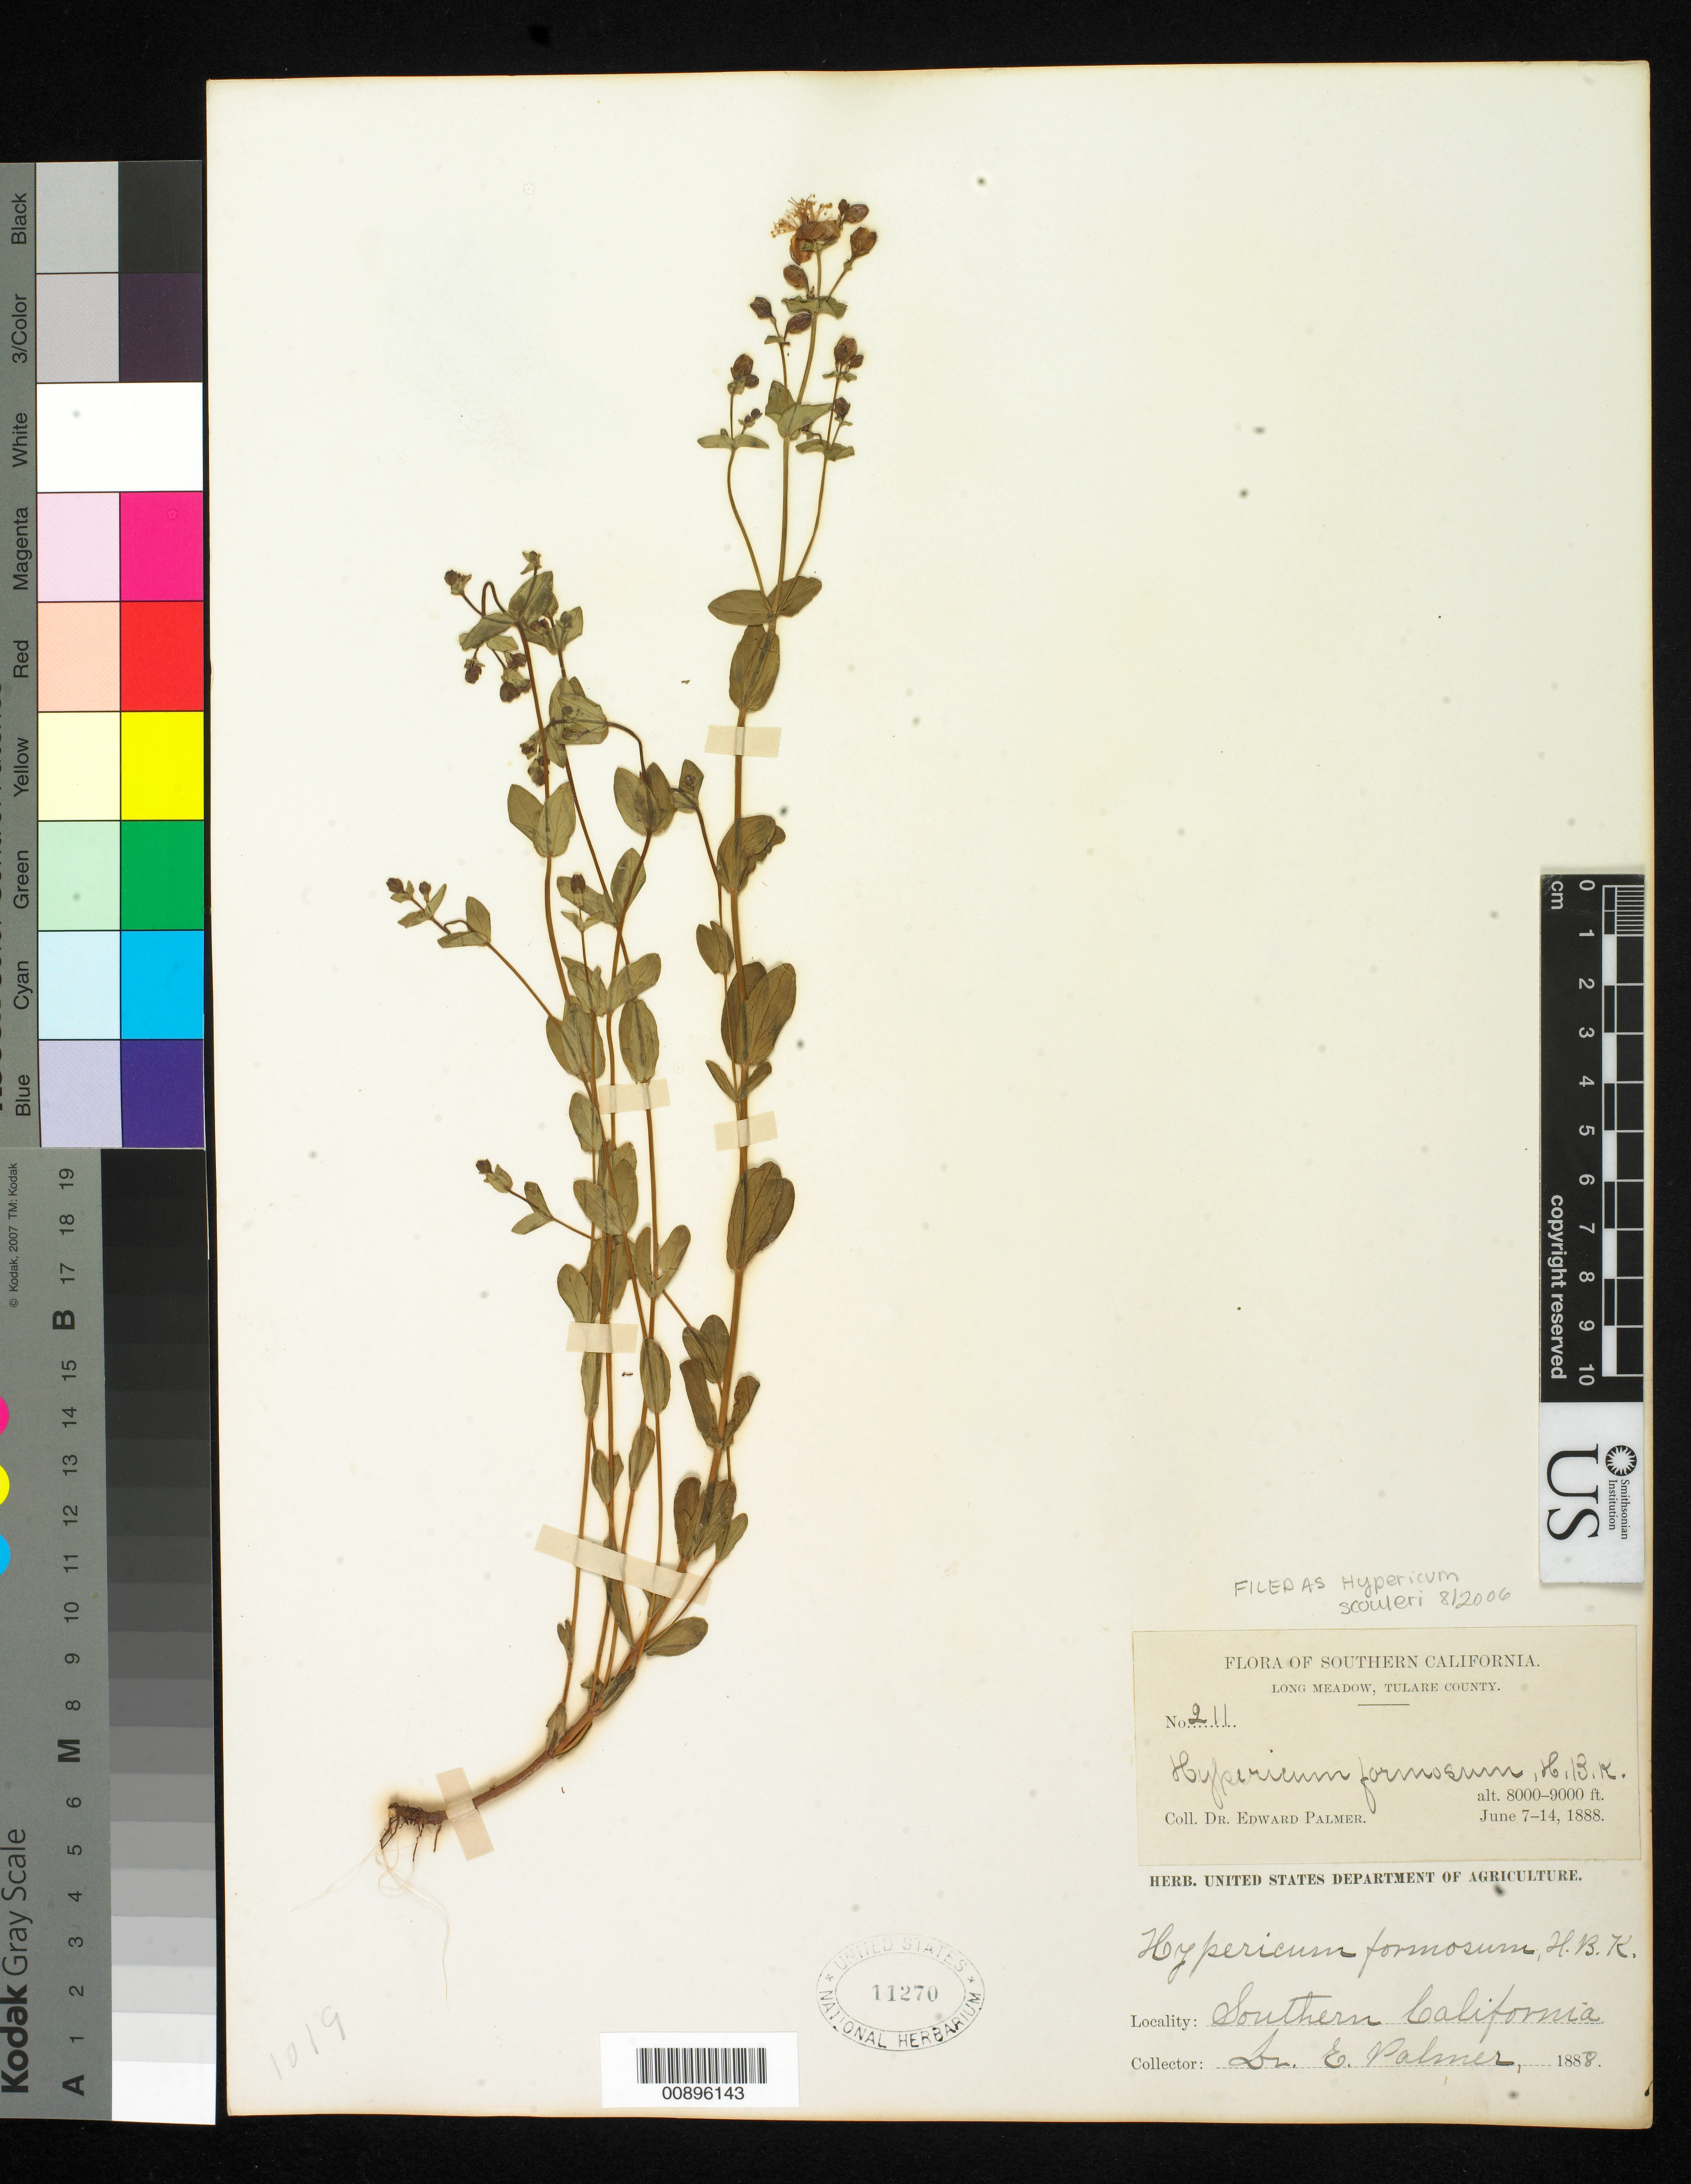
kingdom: Plantae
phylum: Tracheophyta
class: Magnoliopsida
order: Malpighiales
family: Hypericaceae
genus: Hypericum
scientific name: Hypericum scouleri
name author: Hook.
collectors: E. Palmer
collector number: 211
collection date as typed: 07 Jun 1888 to 14 Jun 1888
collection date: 1888-06-07/1888-06-14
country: United States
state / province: California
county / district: Tulare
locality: Long Meadow, Tulare County, Southern California.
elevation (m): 2438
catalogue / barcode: US 11270